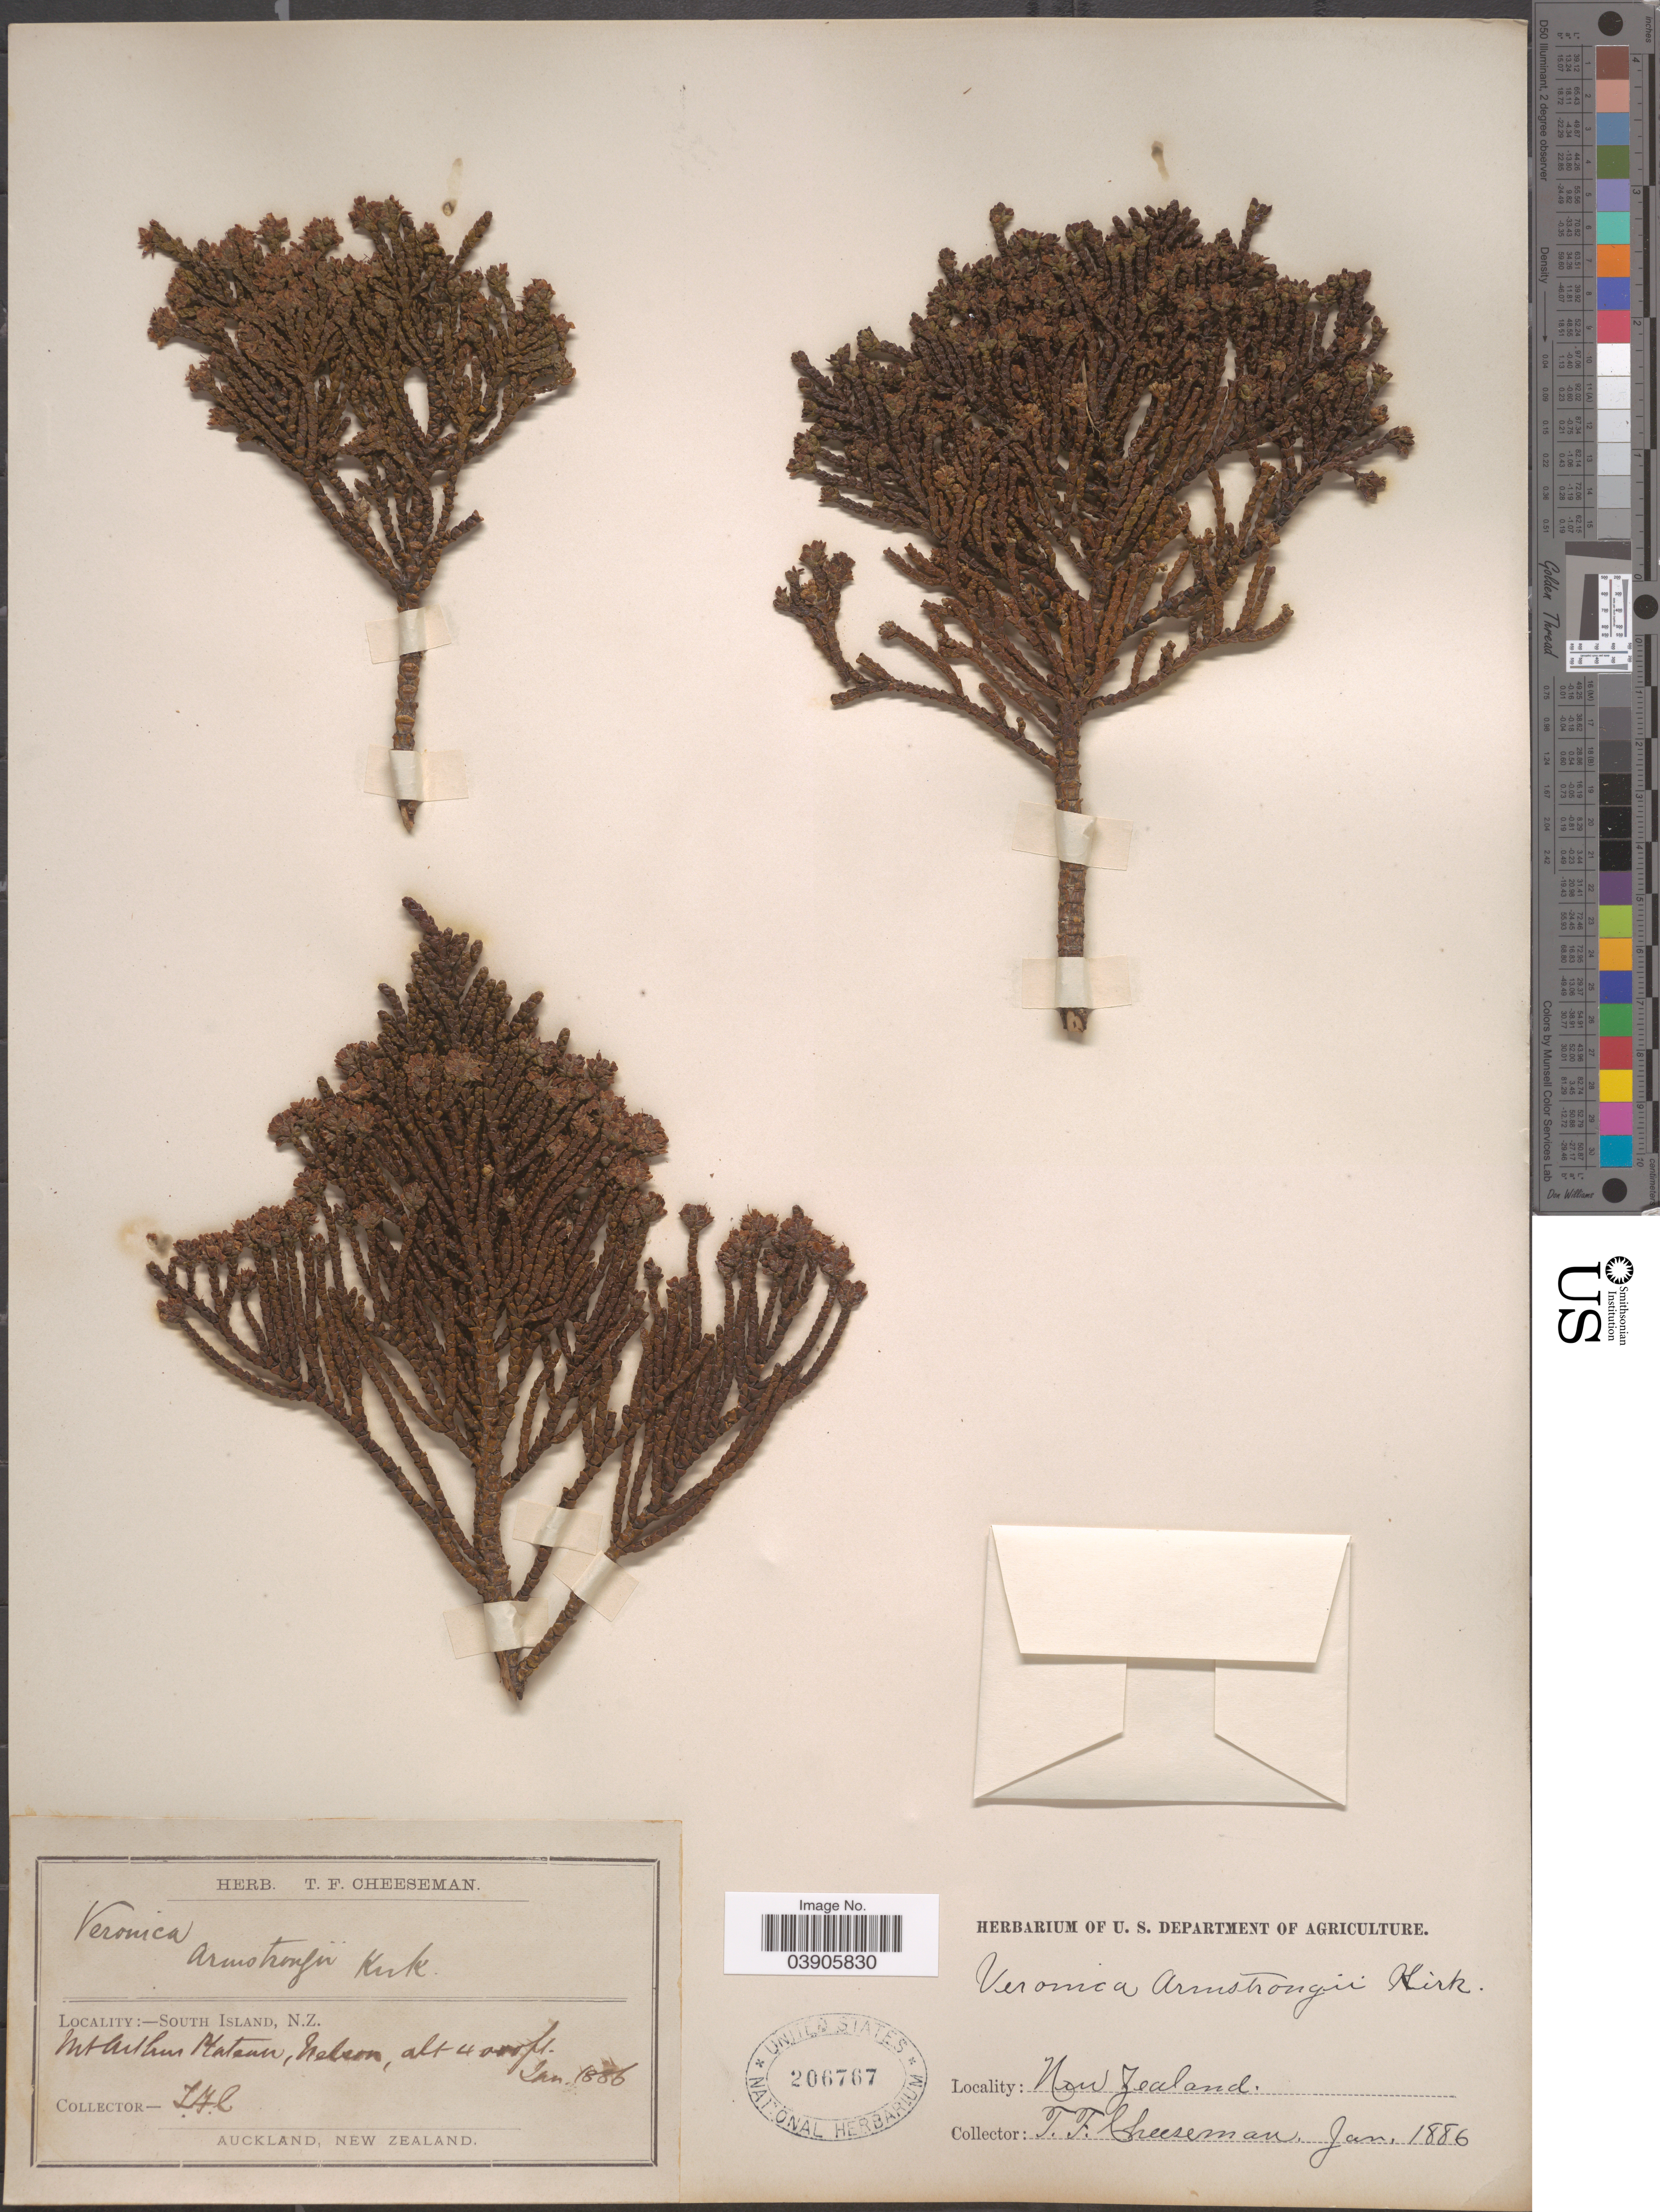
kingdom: Plantae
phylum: Tracheophyta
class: Magnoliopsida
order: Lamiales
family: Plantaginaceae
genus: Hebe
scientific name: Hebe armstrongii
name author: (Johnson ex J.B. Armstr.) Cockayne & Allan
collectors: T. F. Cheeseman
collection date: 1886-01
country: New Zealand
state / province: Nelson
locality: South Island. Mt Arthur Plateau.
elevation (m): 1219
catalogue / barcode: US 206767